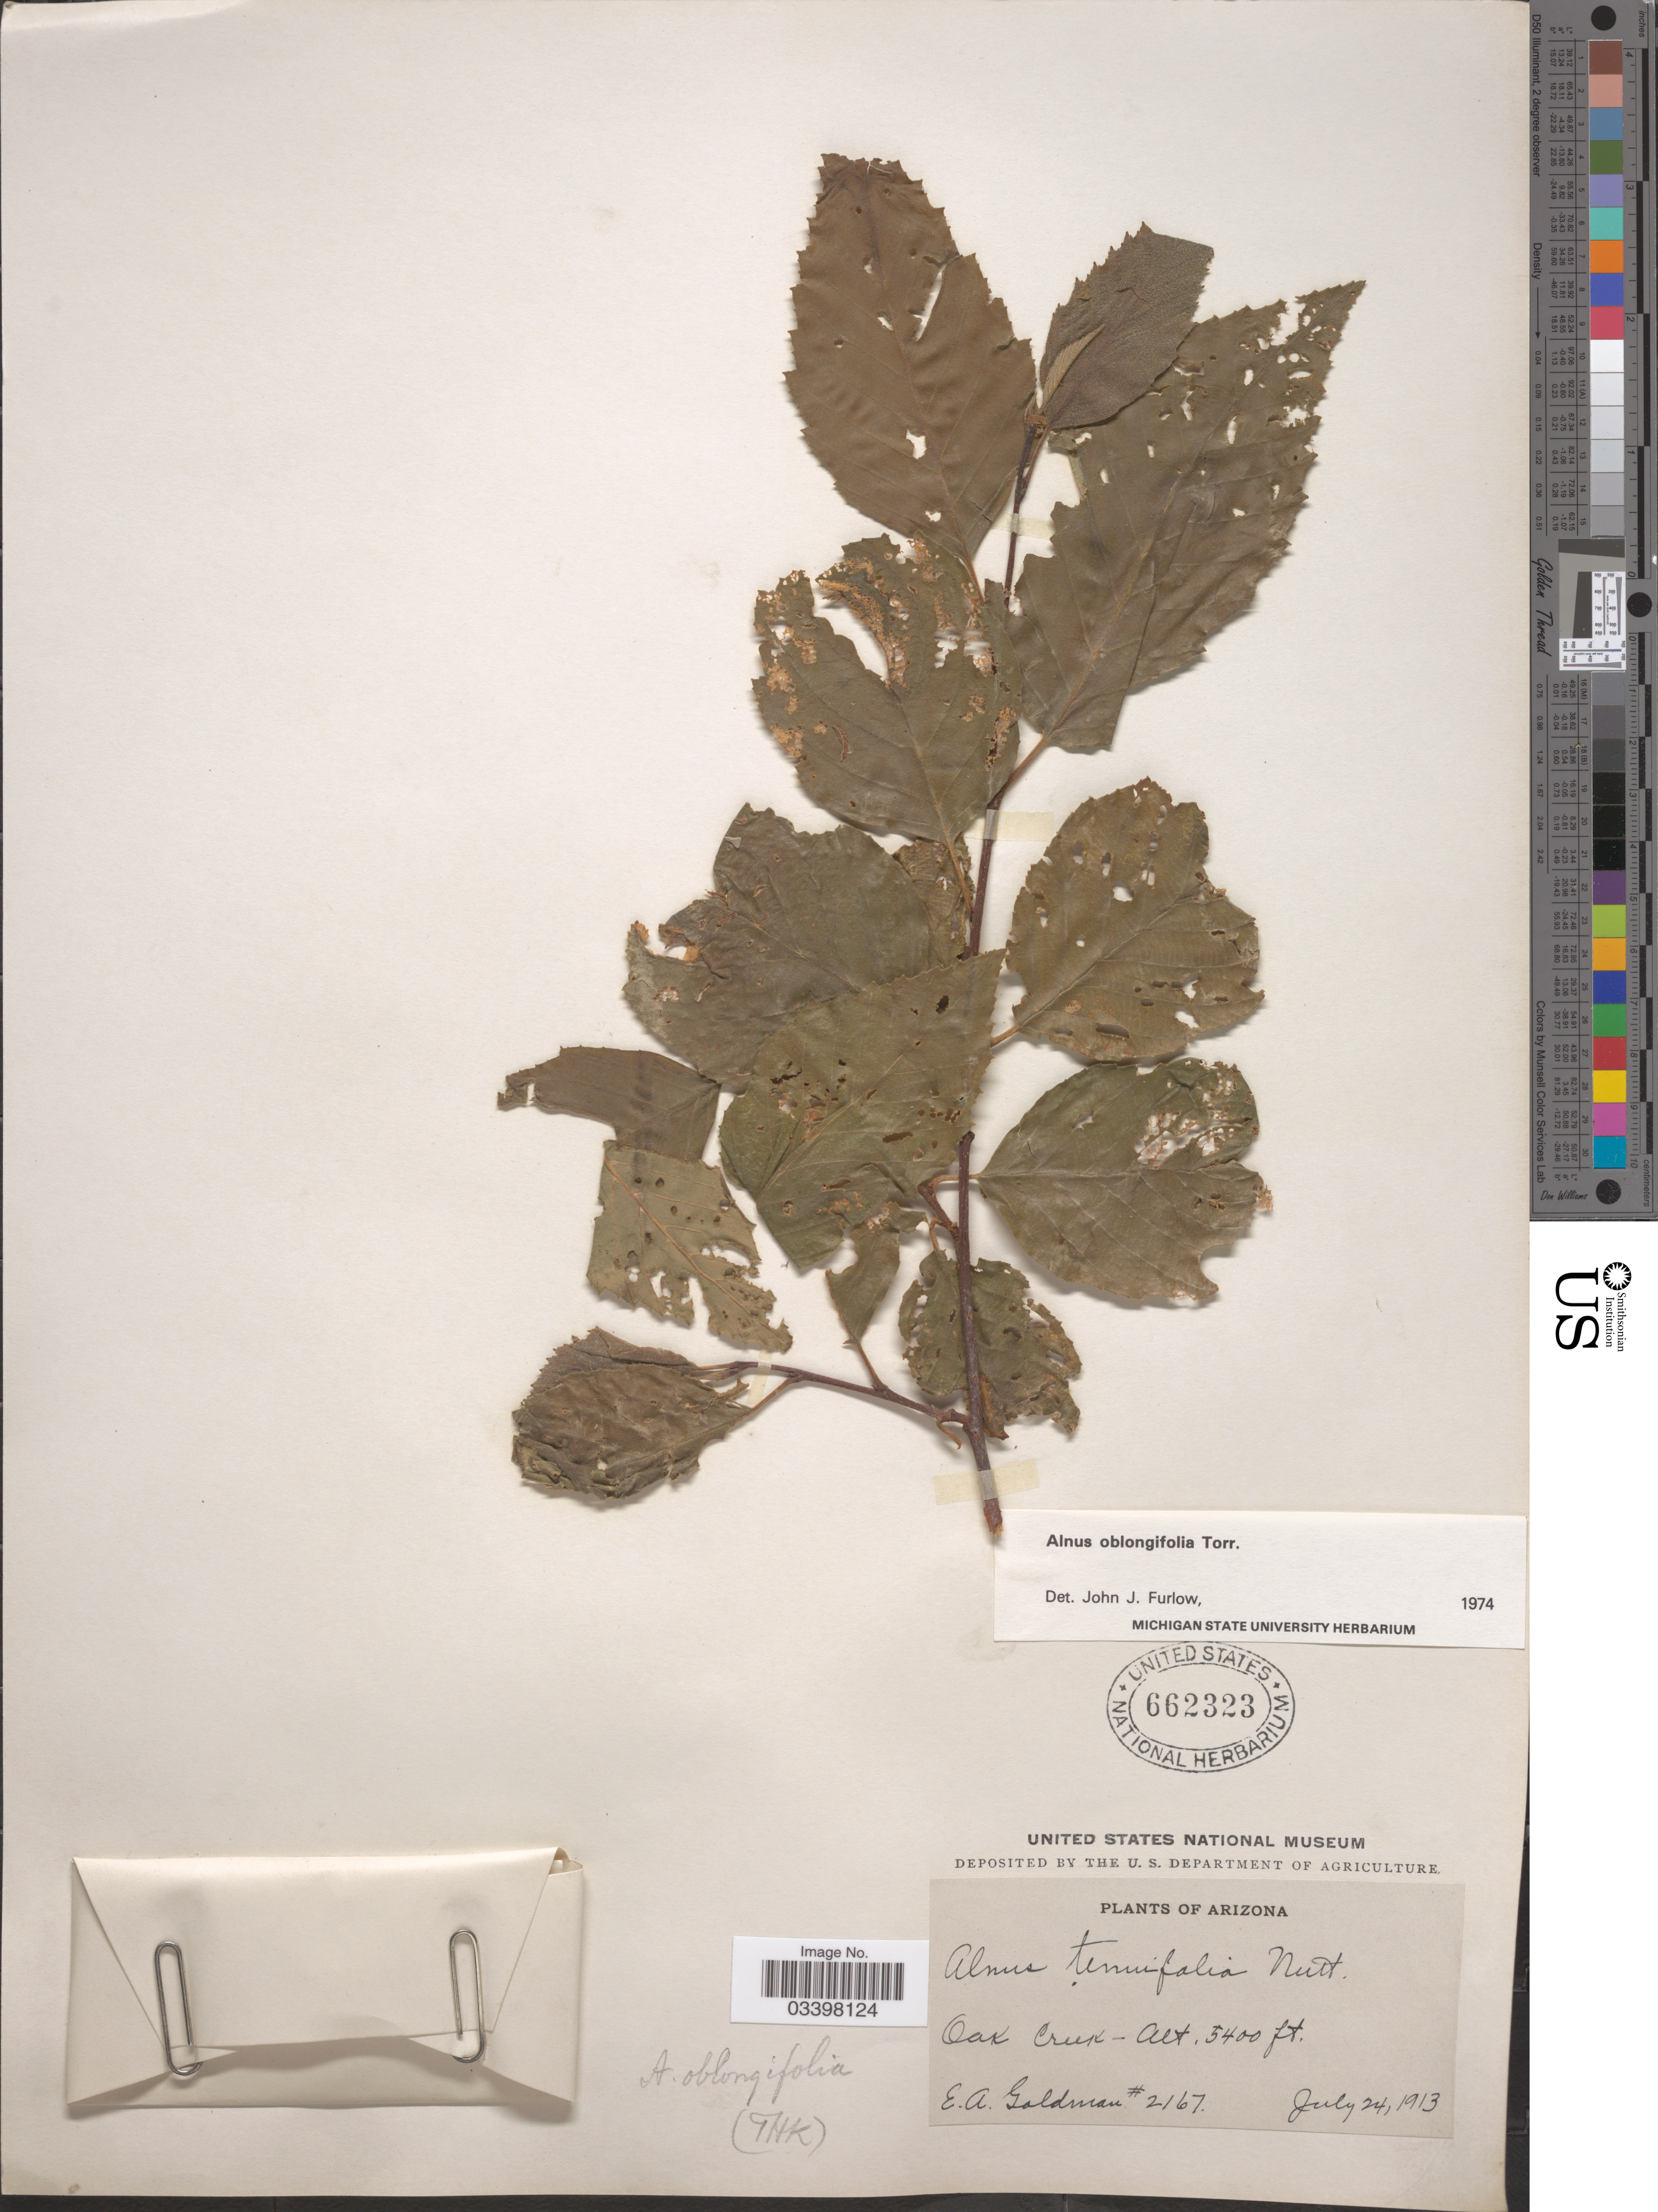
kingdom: Plantae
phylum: Tracheophyta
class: Magnoliopsida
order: Fagales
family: Betulaceae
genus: Alnus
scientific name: Alnus oblongifolia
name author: Torr. in Emory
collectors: E. A. Goldman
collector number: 2167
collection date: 1913-07-24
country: United States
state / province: Arizona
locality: Oak Creek.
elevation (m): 1646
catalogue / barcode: US 662323